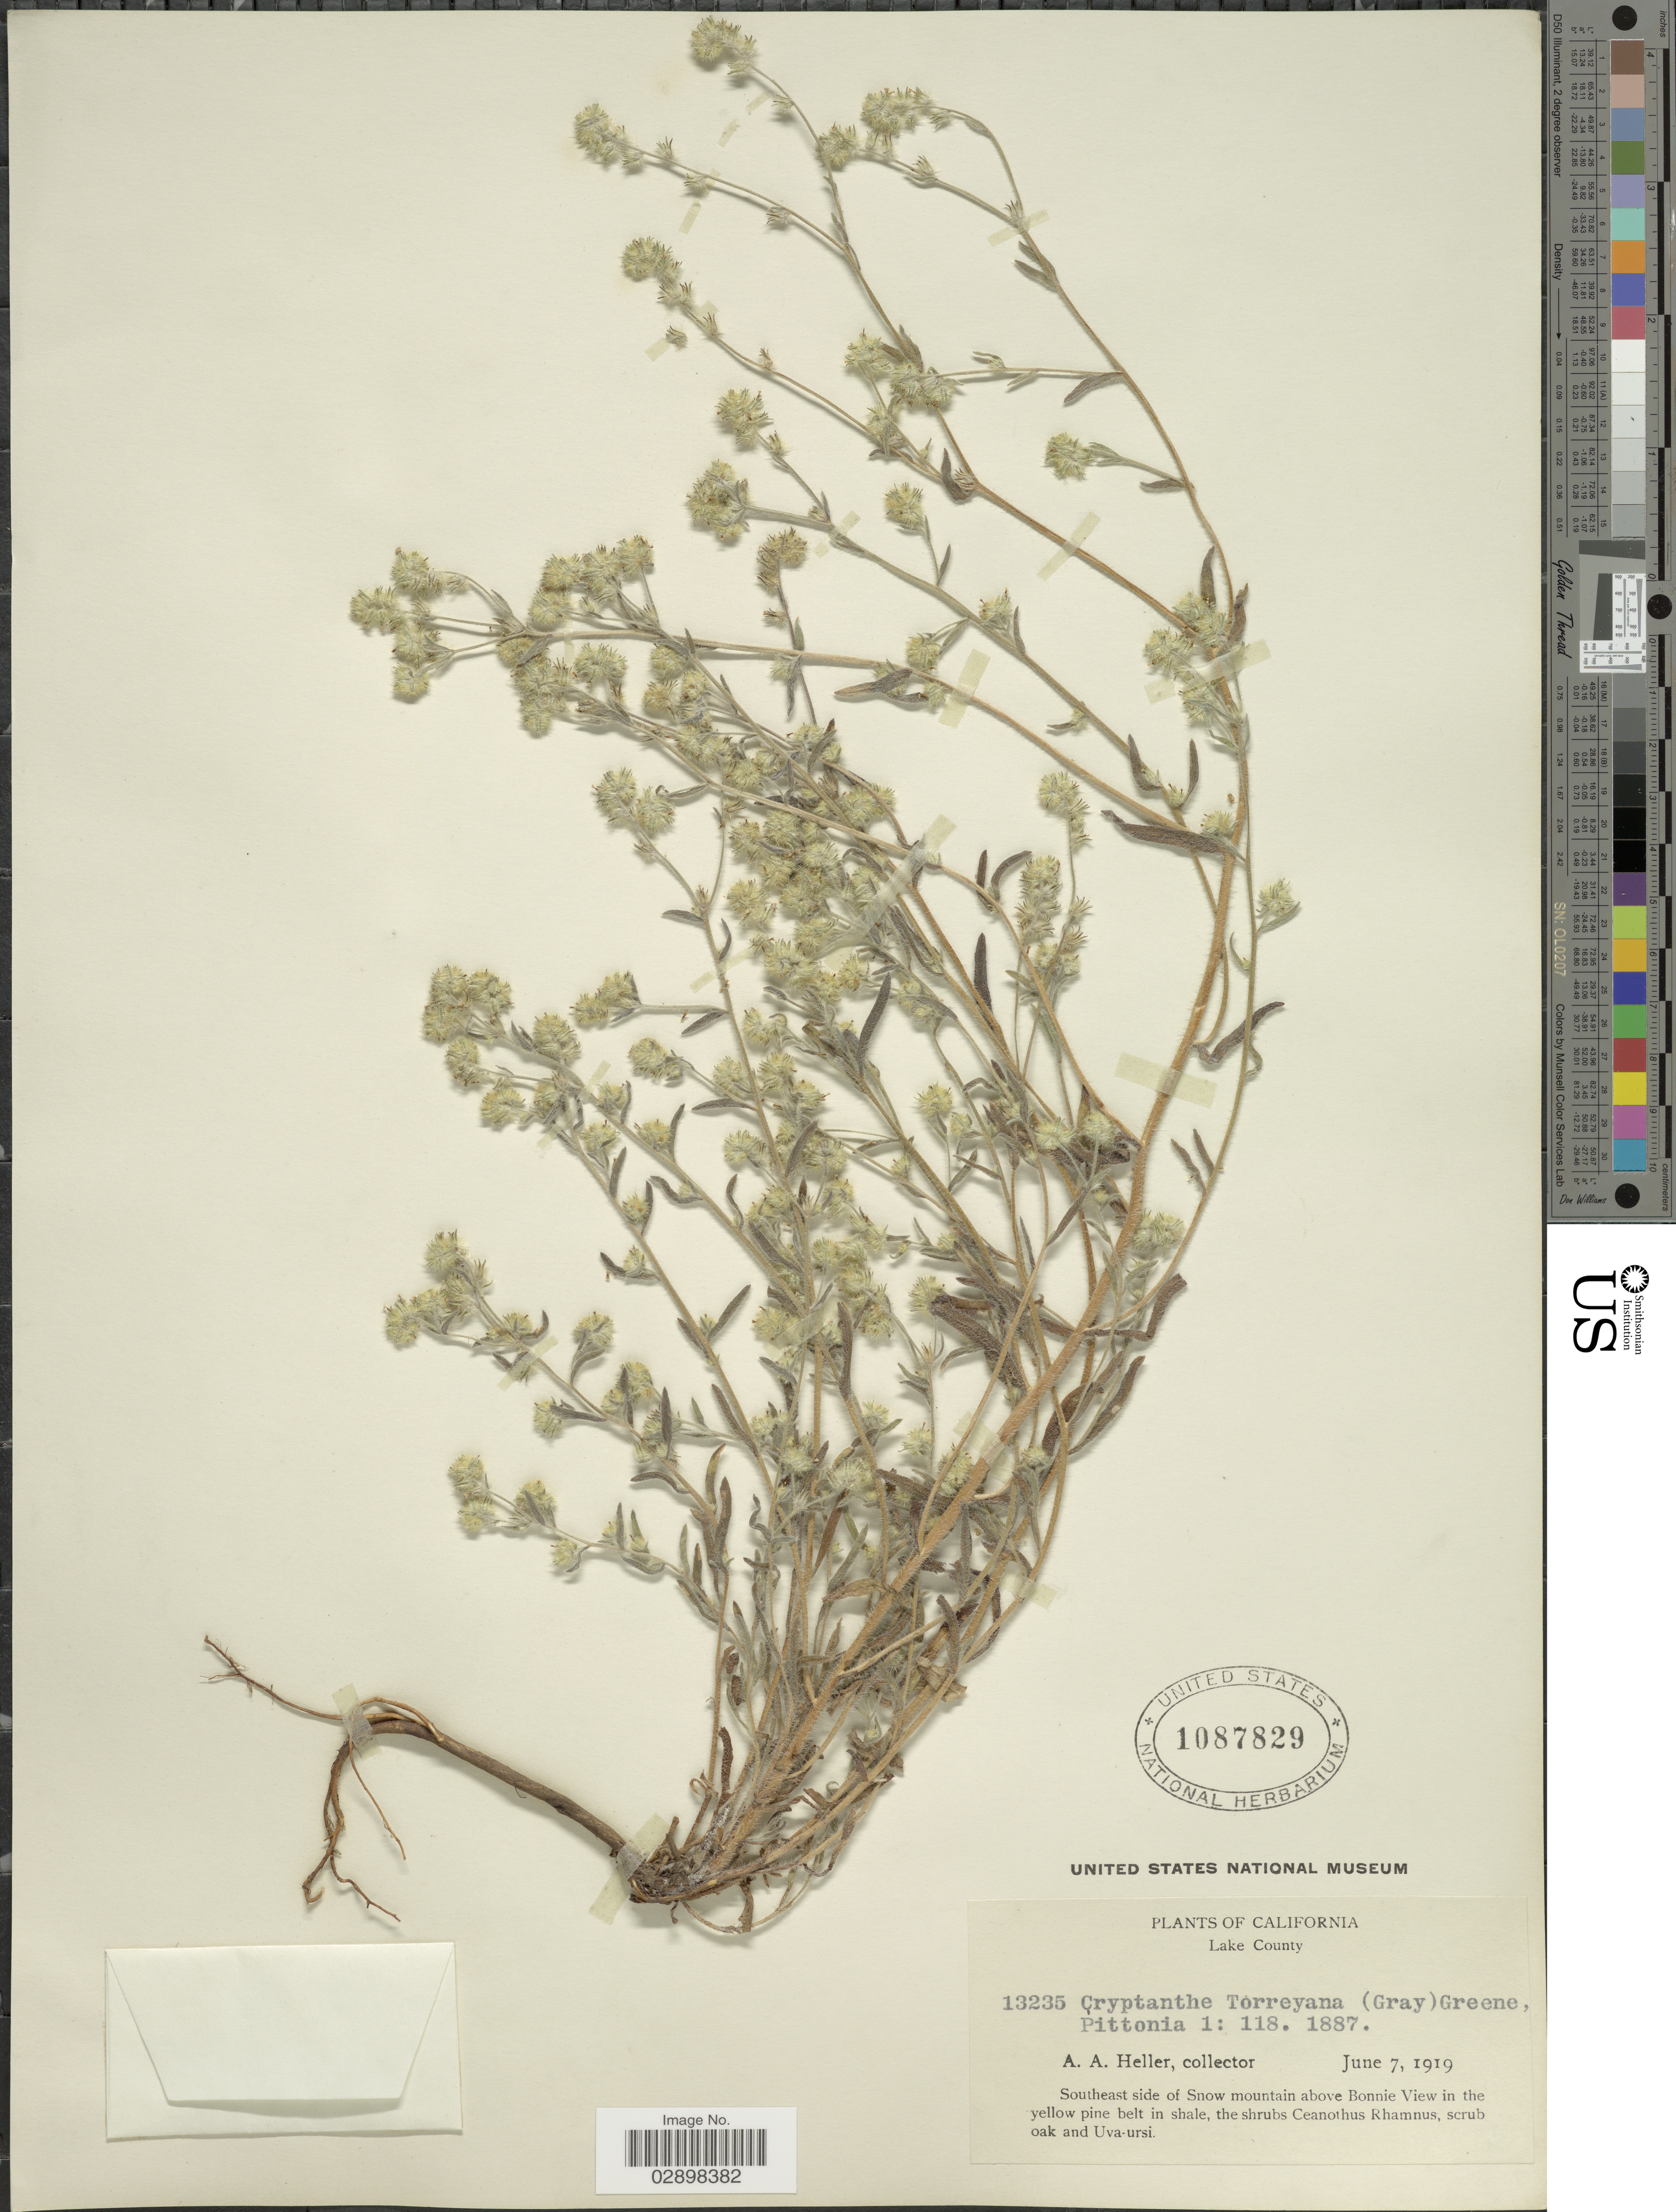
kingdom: Plantae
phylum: Tracheophyta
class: Magnoliopsida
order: Boraginales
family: Boraginaceae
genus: Cryptantha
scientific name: Cryptantha torreyana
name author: (A. Gray) S.W. Greene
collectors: A. A. Heller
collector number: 13235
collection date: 1919-06-07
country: United States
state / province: California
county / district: Lake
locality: Lake County, Southeast side of Snow mountain above Bonnie View in the yellow pine belt in shale.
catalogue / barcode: US 1087829